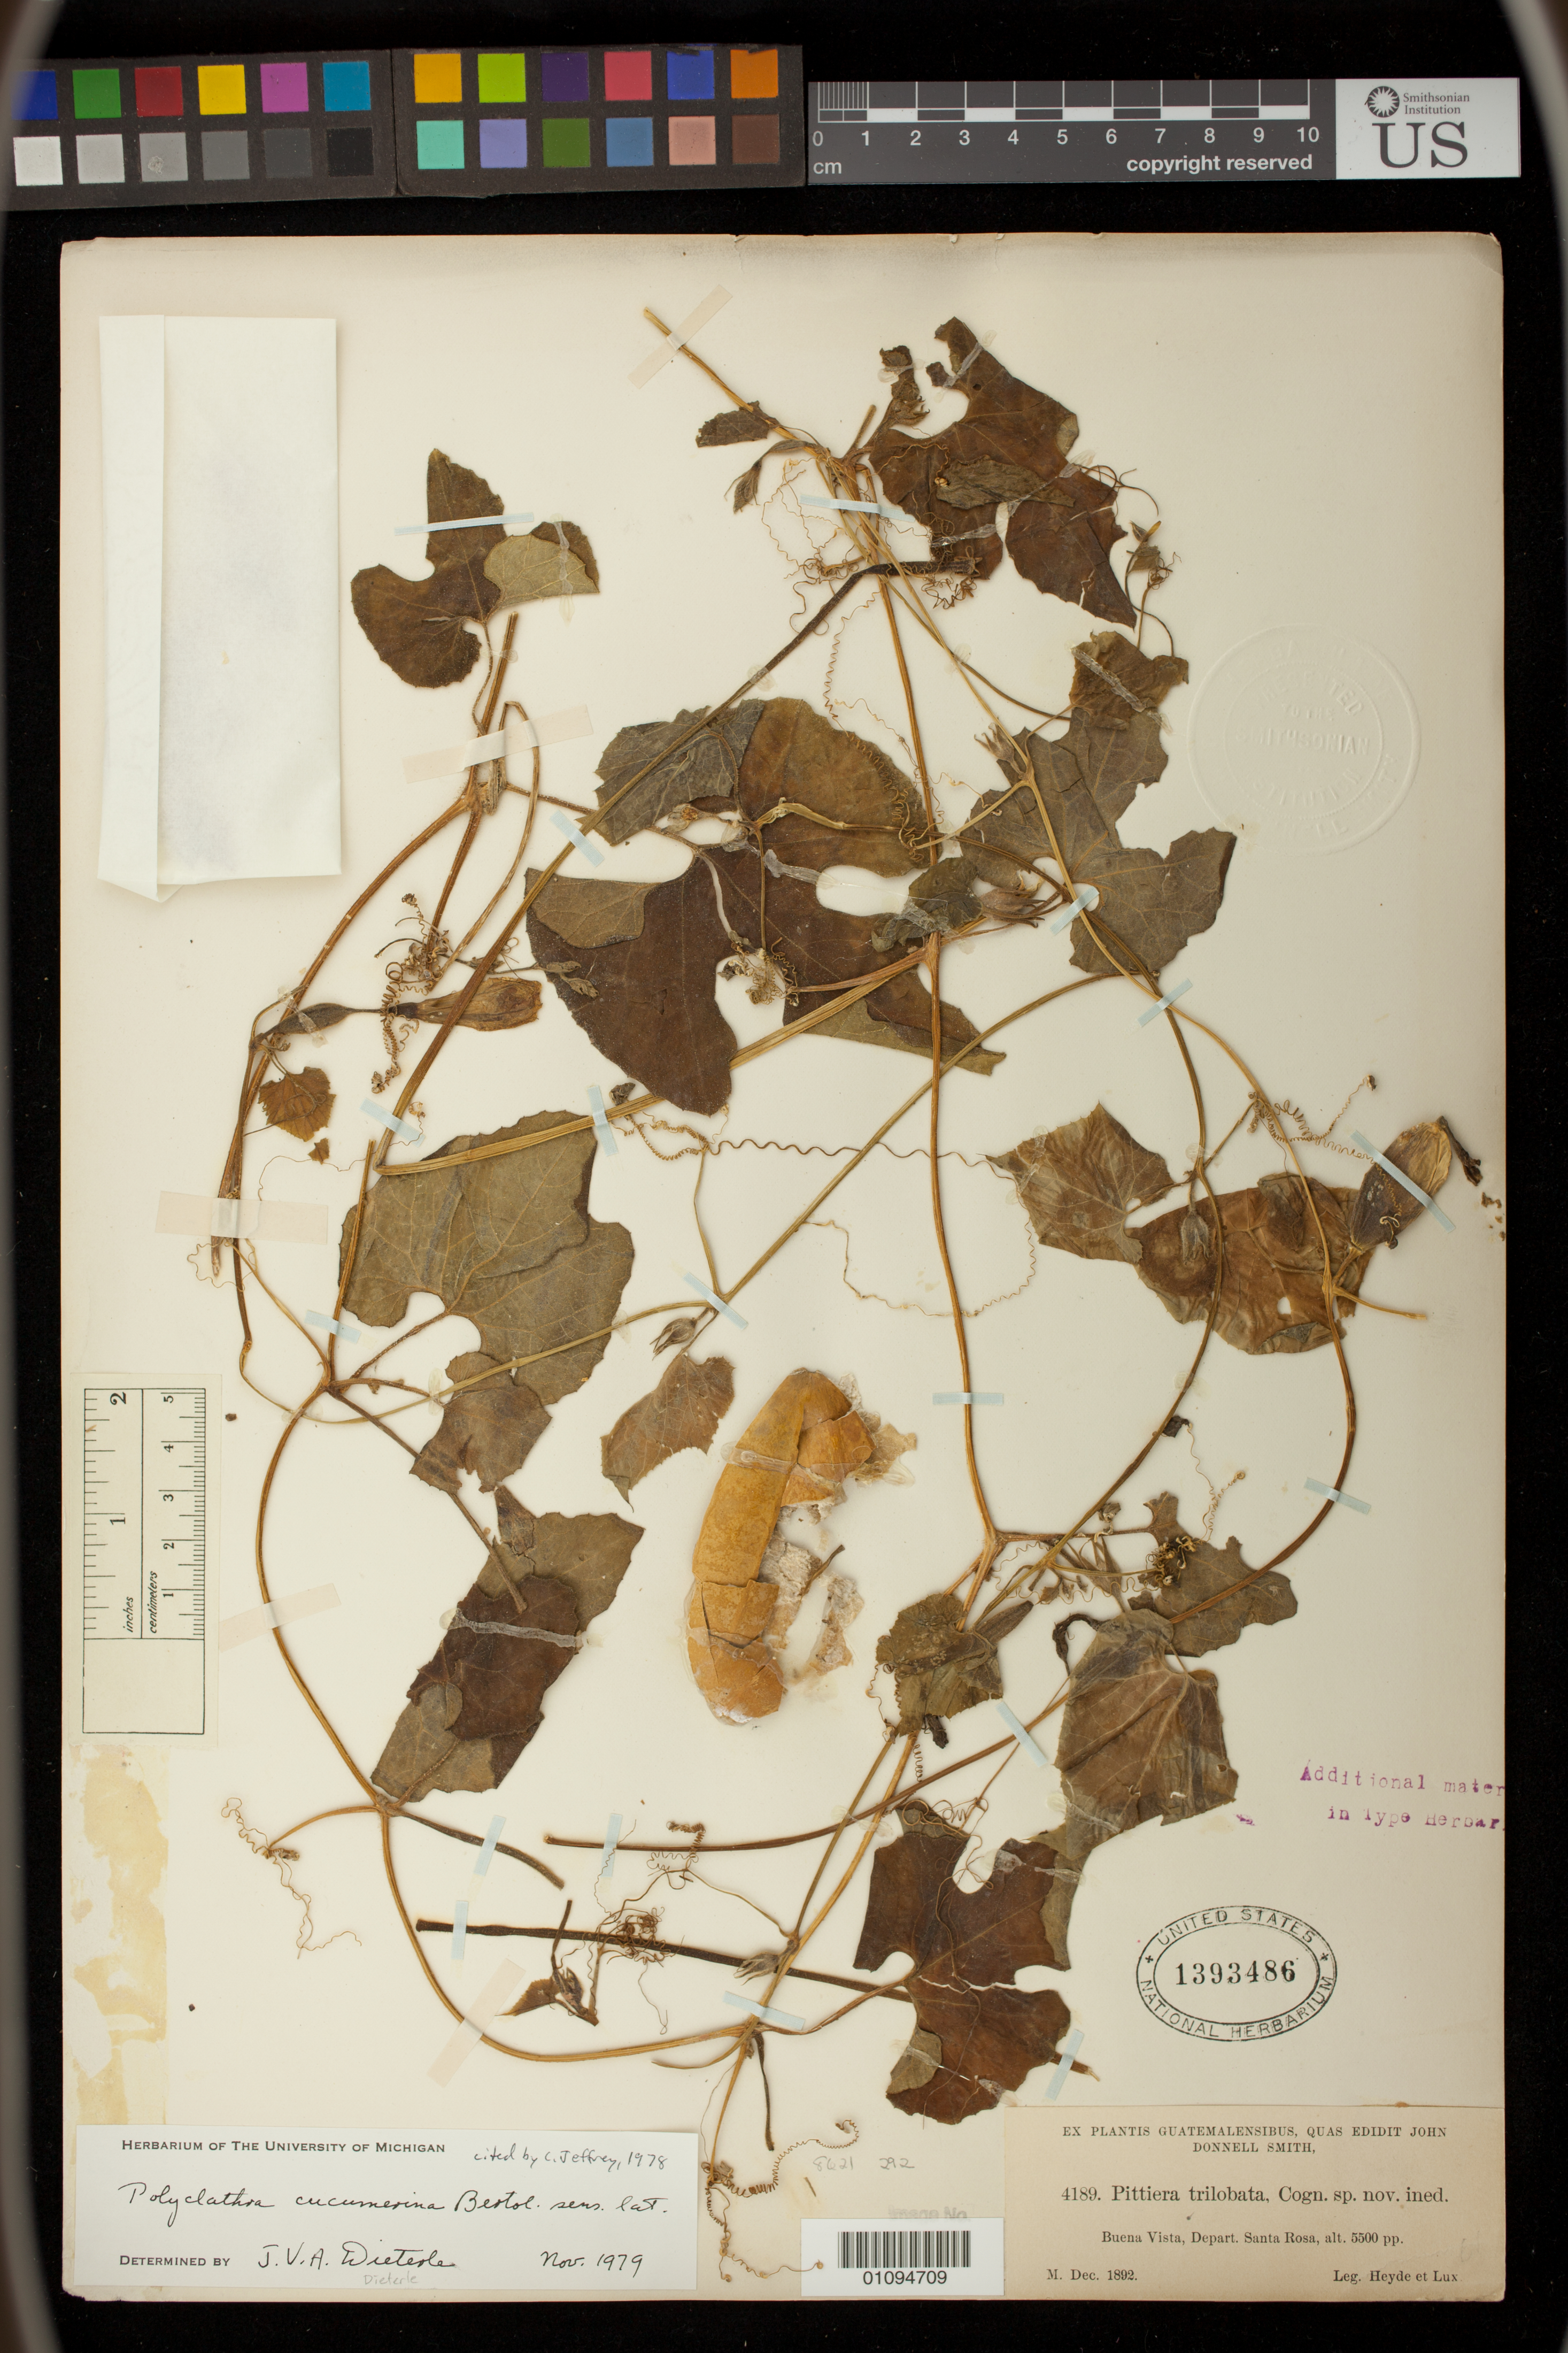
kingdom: Plantae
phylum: Tracheophyta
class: Magnoliopsida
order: Cucurbitales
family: Cucurbitaceae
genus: Pittiera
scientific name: Pittiera trilobata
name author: Cogn. ex Donn. Sm.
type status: Type Collection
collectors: E. T. Heyde & E. Lux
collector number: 4189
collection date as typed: Dec 1892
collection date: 1892-12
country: Guatemala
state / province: Santa Rosa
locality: Buena Vista.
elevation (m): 1676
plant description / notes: Typification of this name is problematic. USNH 207174 is annotated by D.M. Kearns (1992) as "holotype" but if the name was validated by Donn. Sm. then the US specimen received from the John Donnell Smith herbarium (USNH 1393486) should be the holotype.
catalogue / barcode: US 1393486